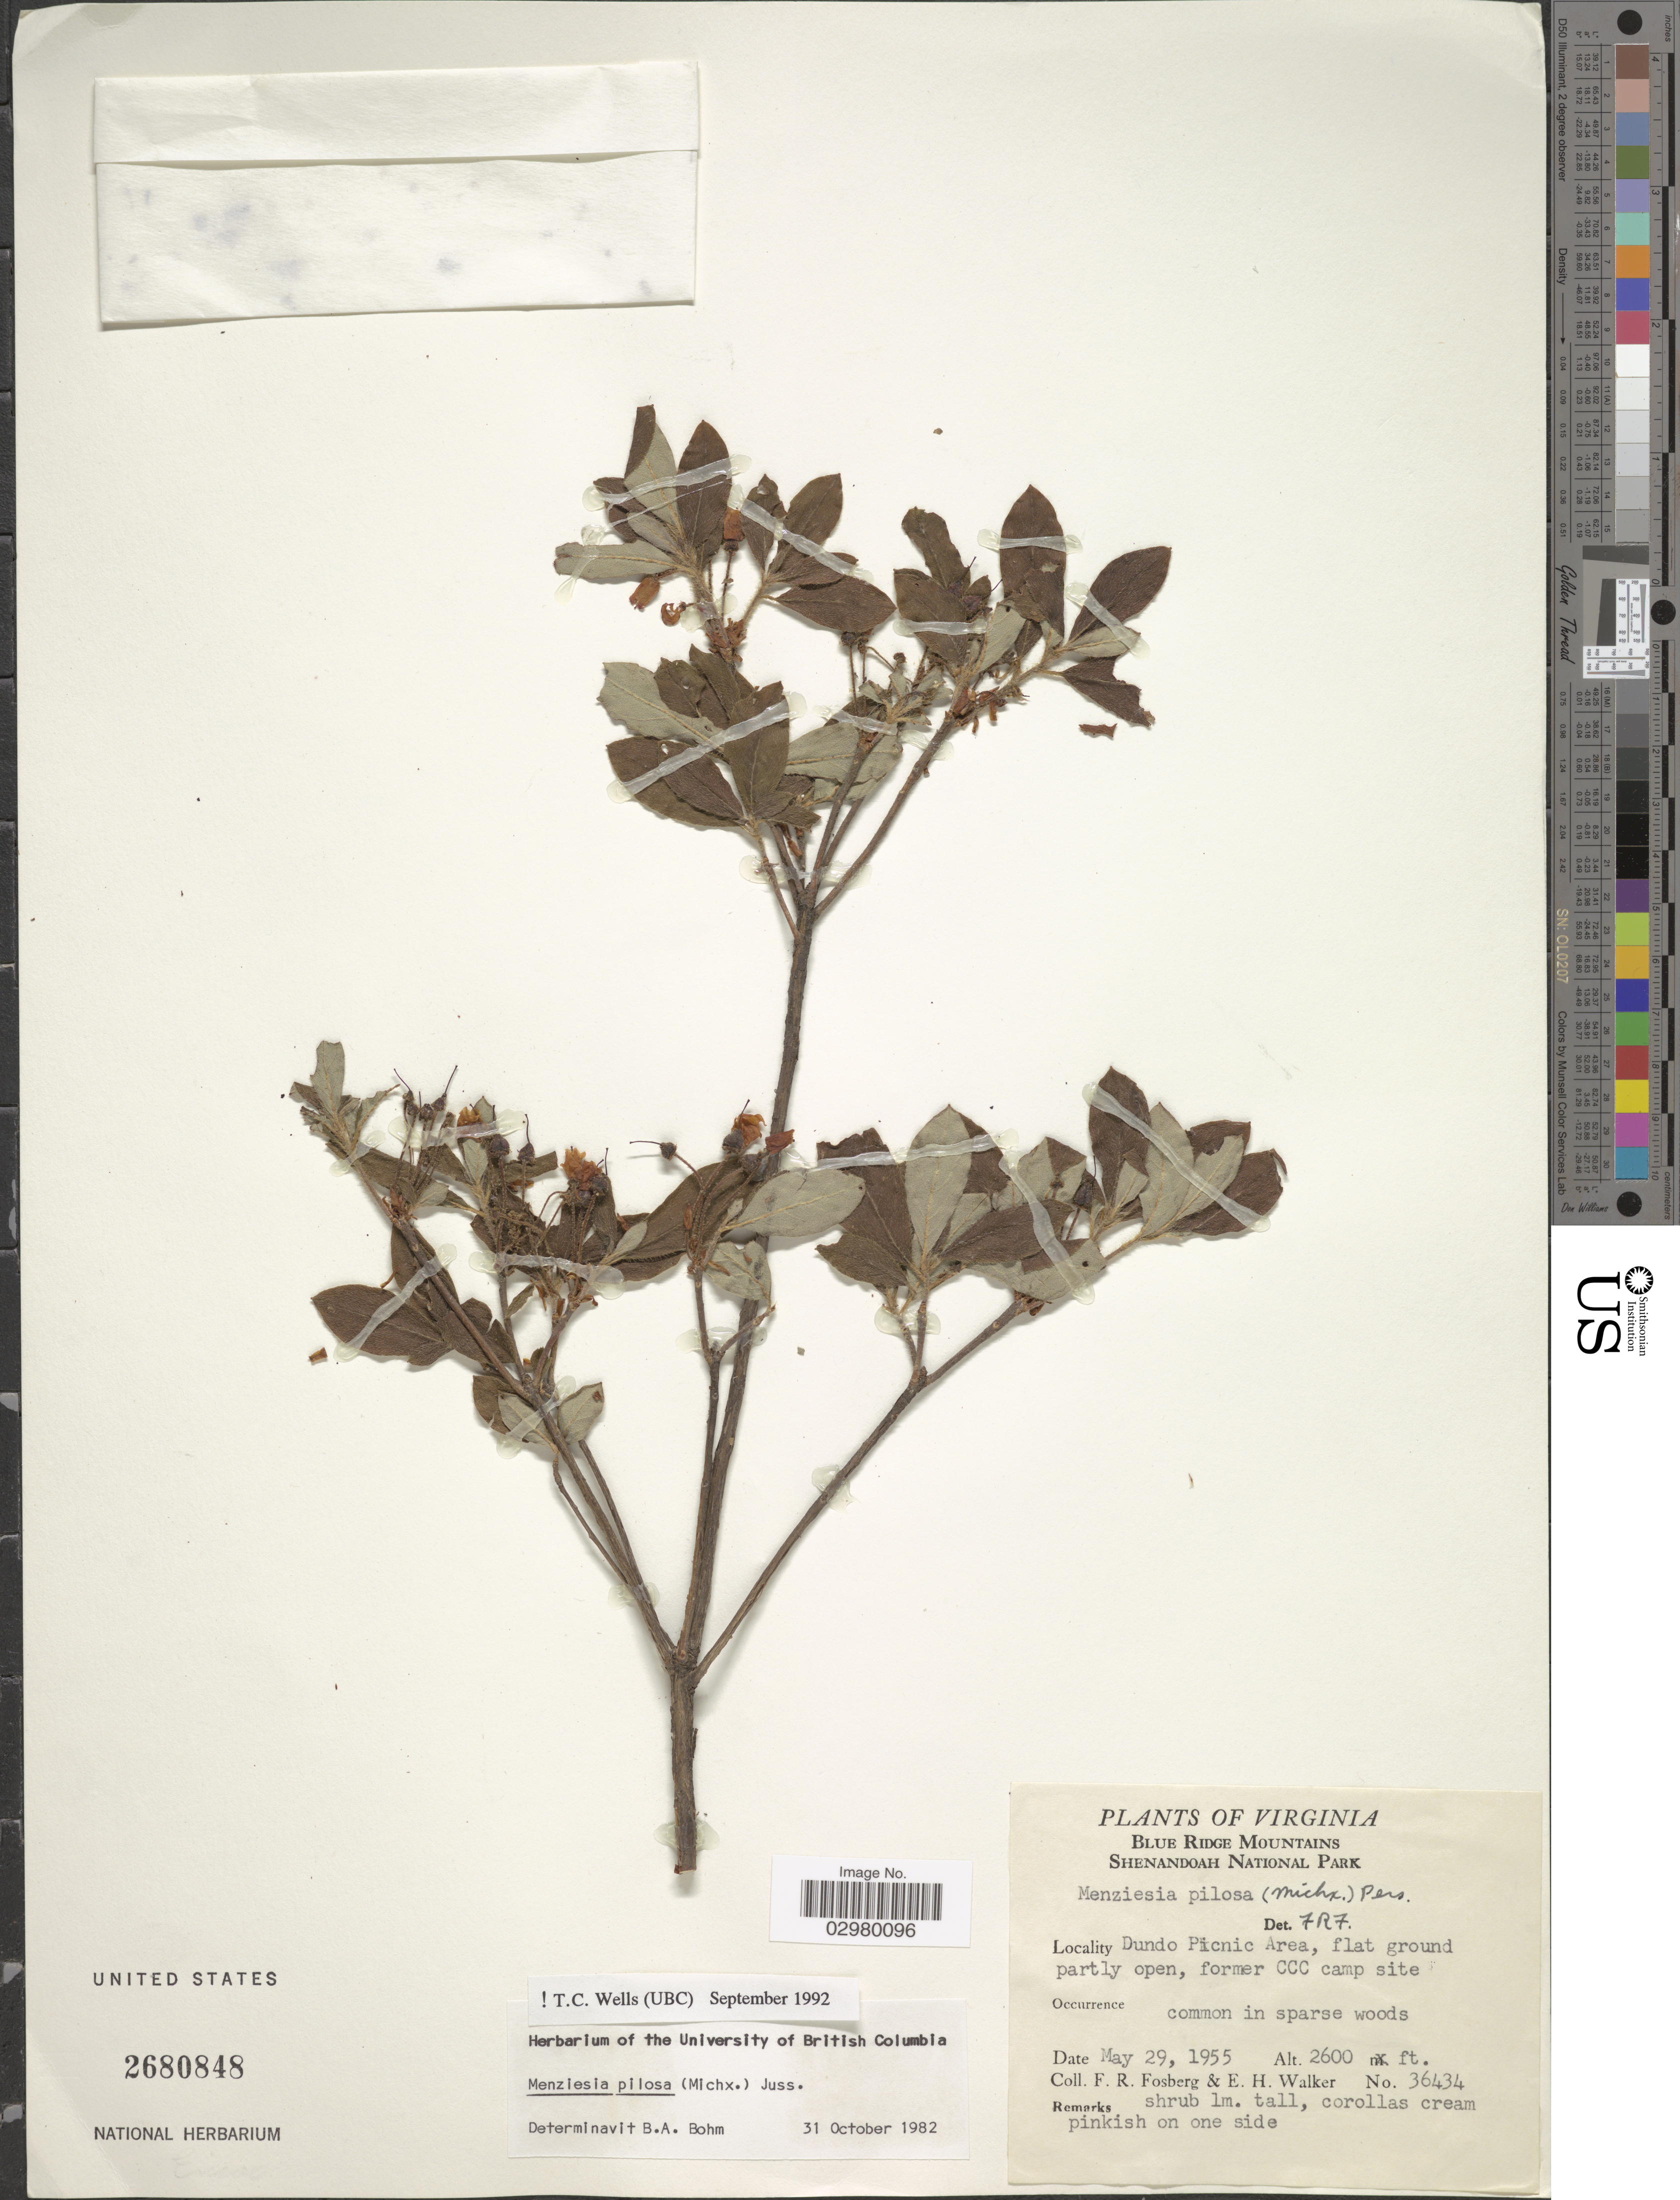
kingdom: Plantae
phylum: Tracheophyta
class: Magnoliopsida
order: Ericales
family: Ericaceae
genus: Menziesia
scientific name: Menziesia pilosa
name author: (Michx.) Juss.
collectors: F. R. Fosberg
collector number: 36434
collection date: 1955-05-29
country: United States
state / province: Virginia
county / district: Rockingham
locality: Blue Ridge Mountains. Shenandoah National Park. Dundo Picnic Area. Former CCC camp site.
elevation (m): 792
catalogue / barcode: US 2680848